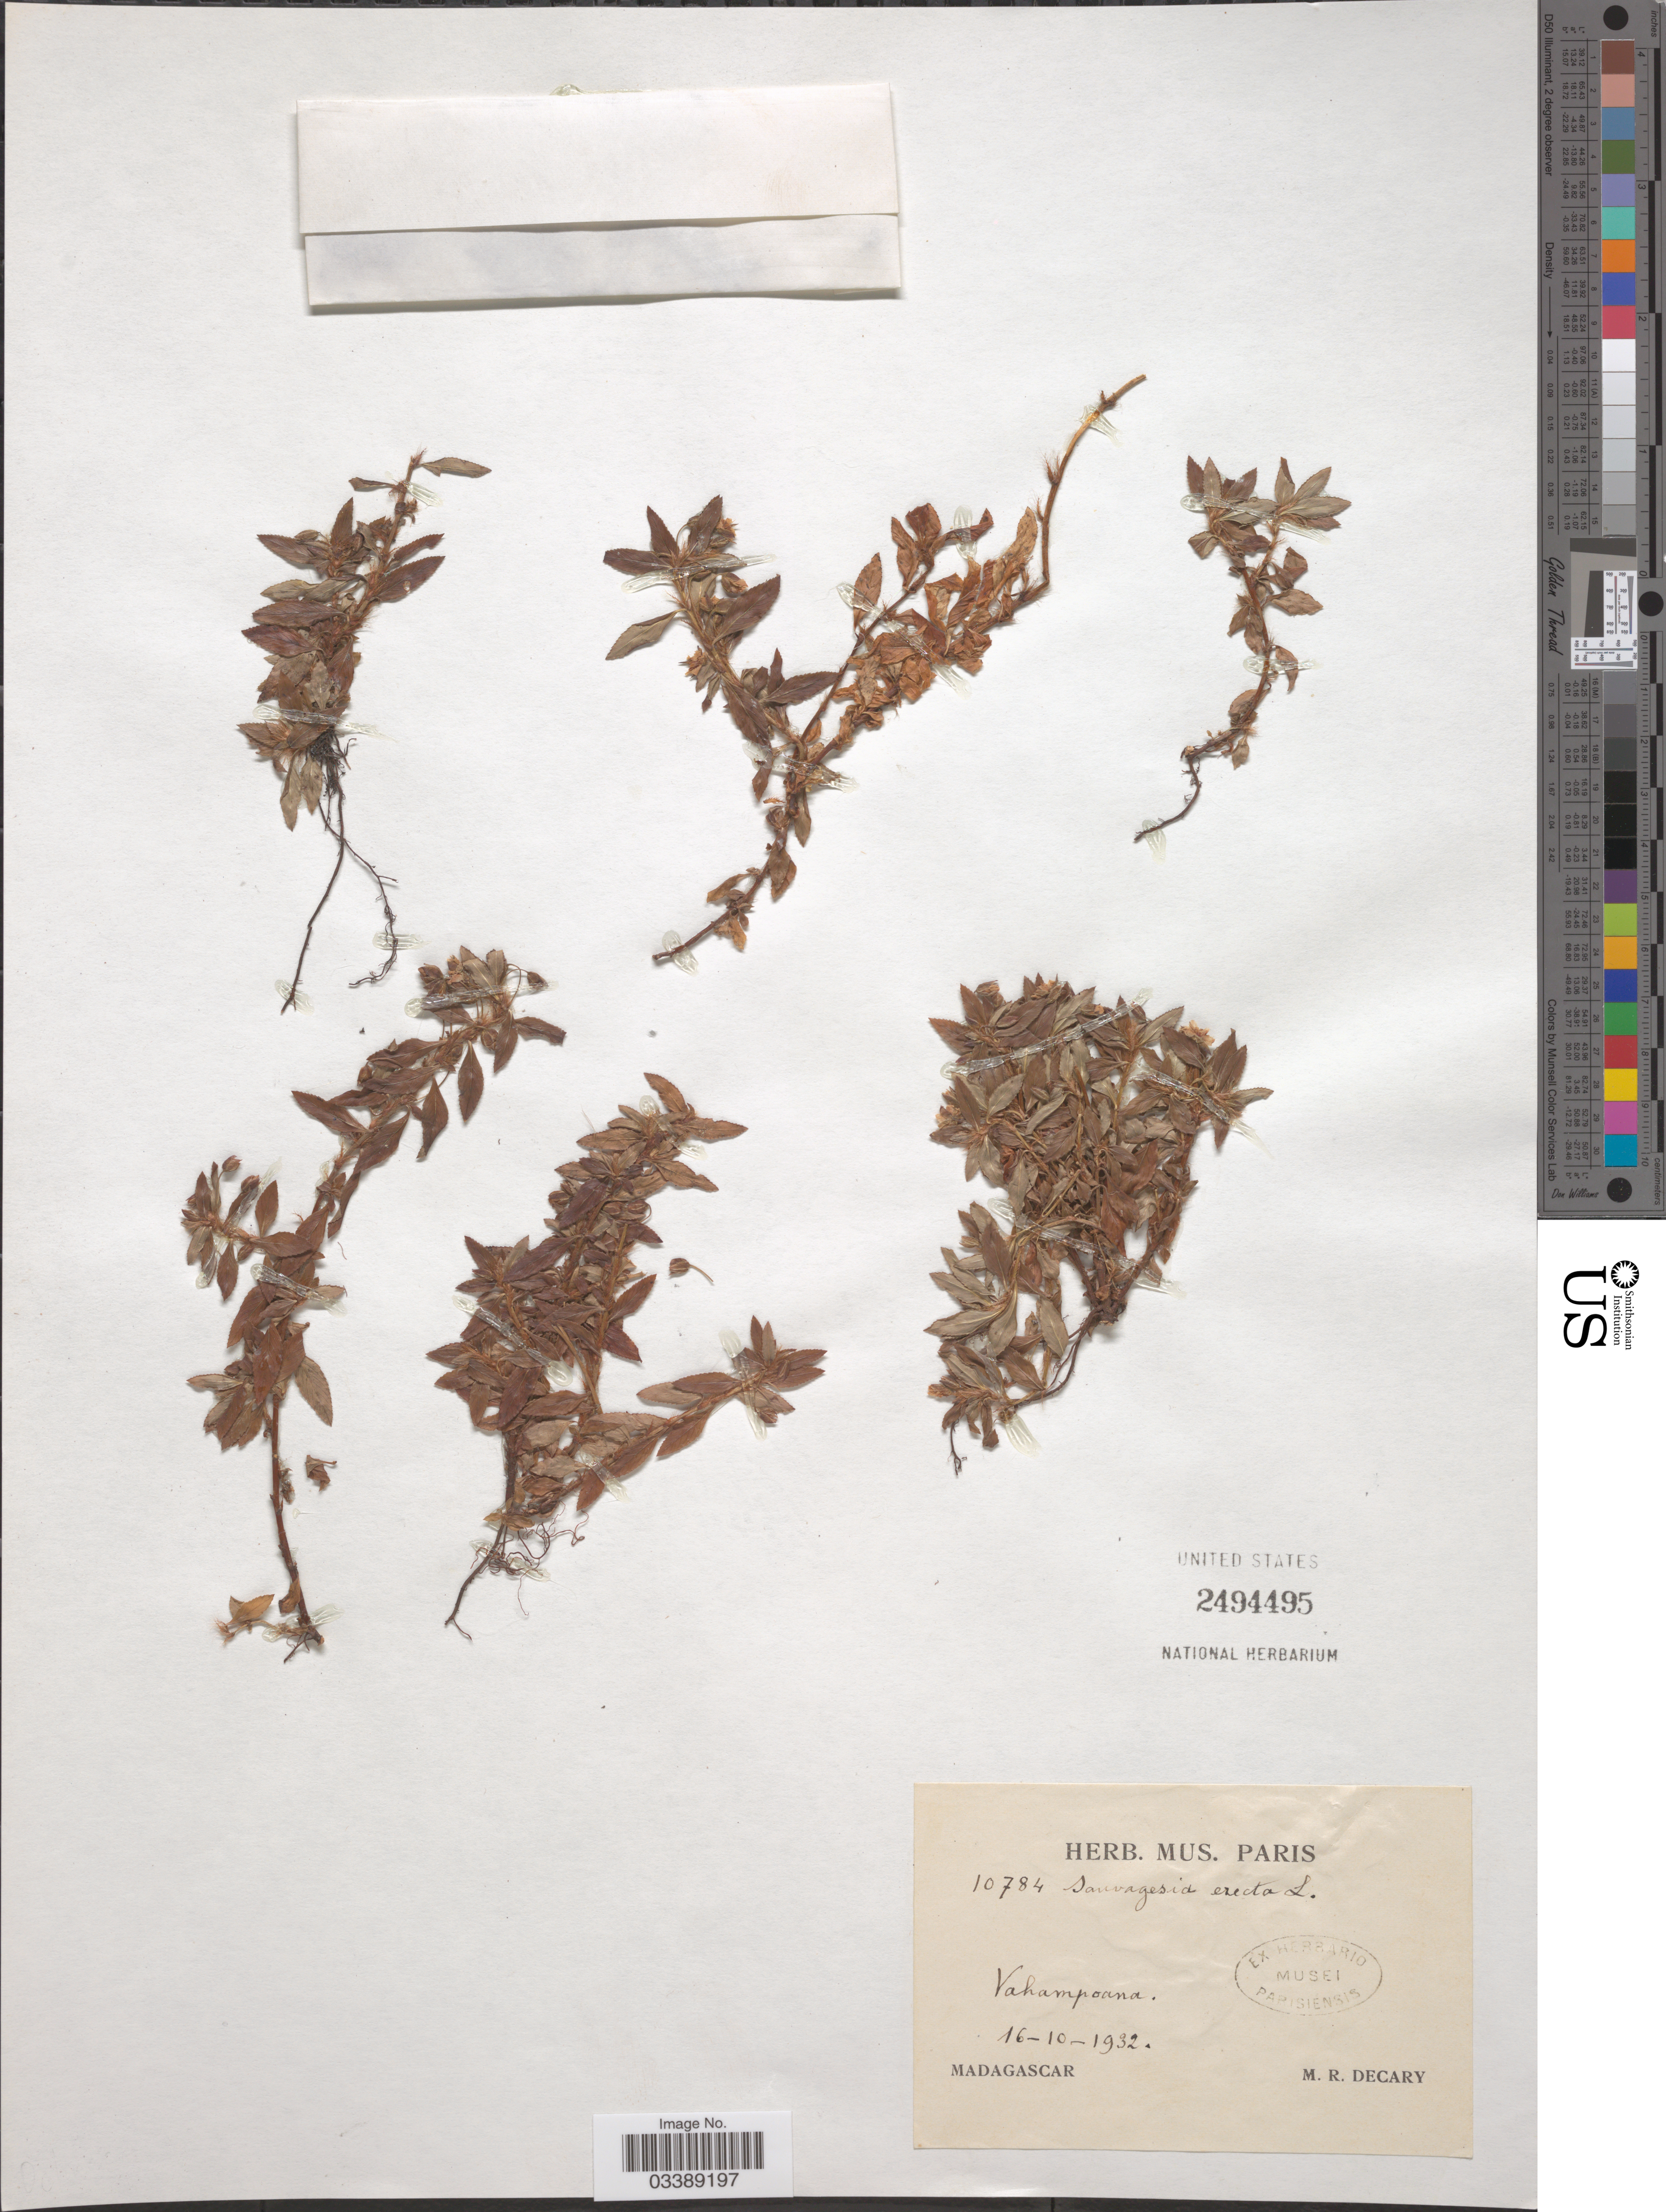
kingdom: Plantae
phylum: Tracheophyta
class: Magnoliopsida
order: Malpighiales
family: Ochnaceae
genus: Sauvagesia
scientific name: Sauvagesia erecta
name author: L.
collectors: R. Decary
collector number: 10784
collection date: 1932-10-16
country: Madagascar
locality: Vahampoana.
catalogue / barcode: US 2494495